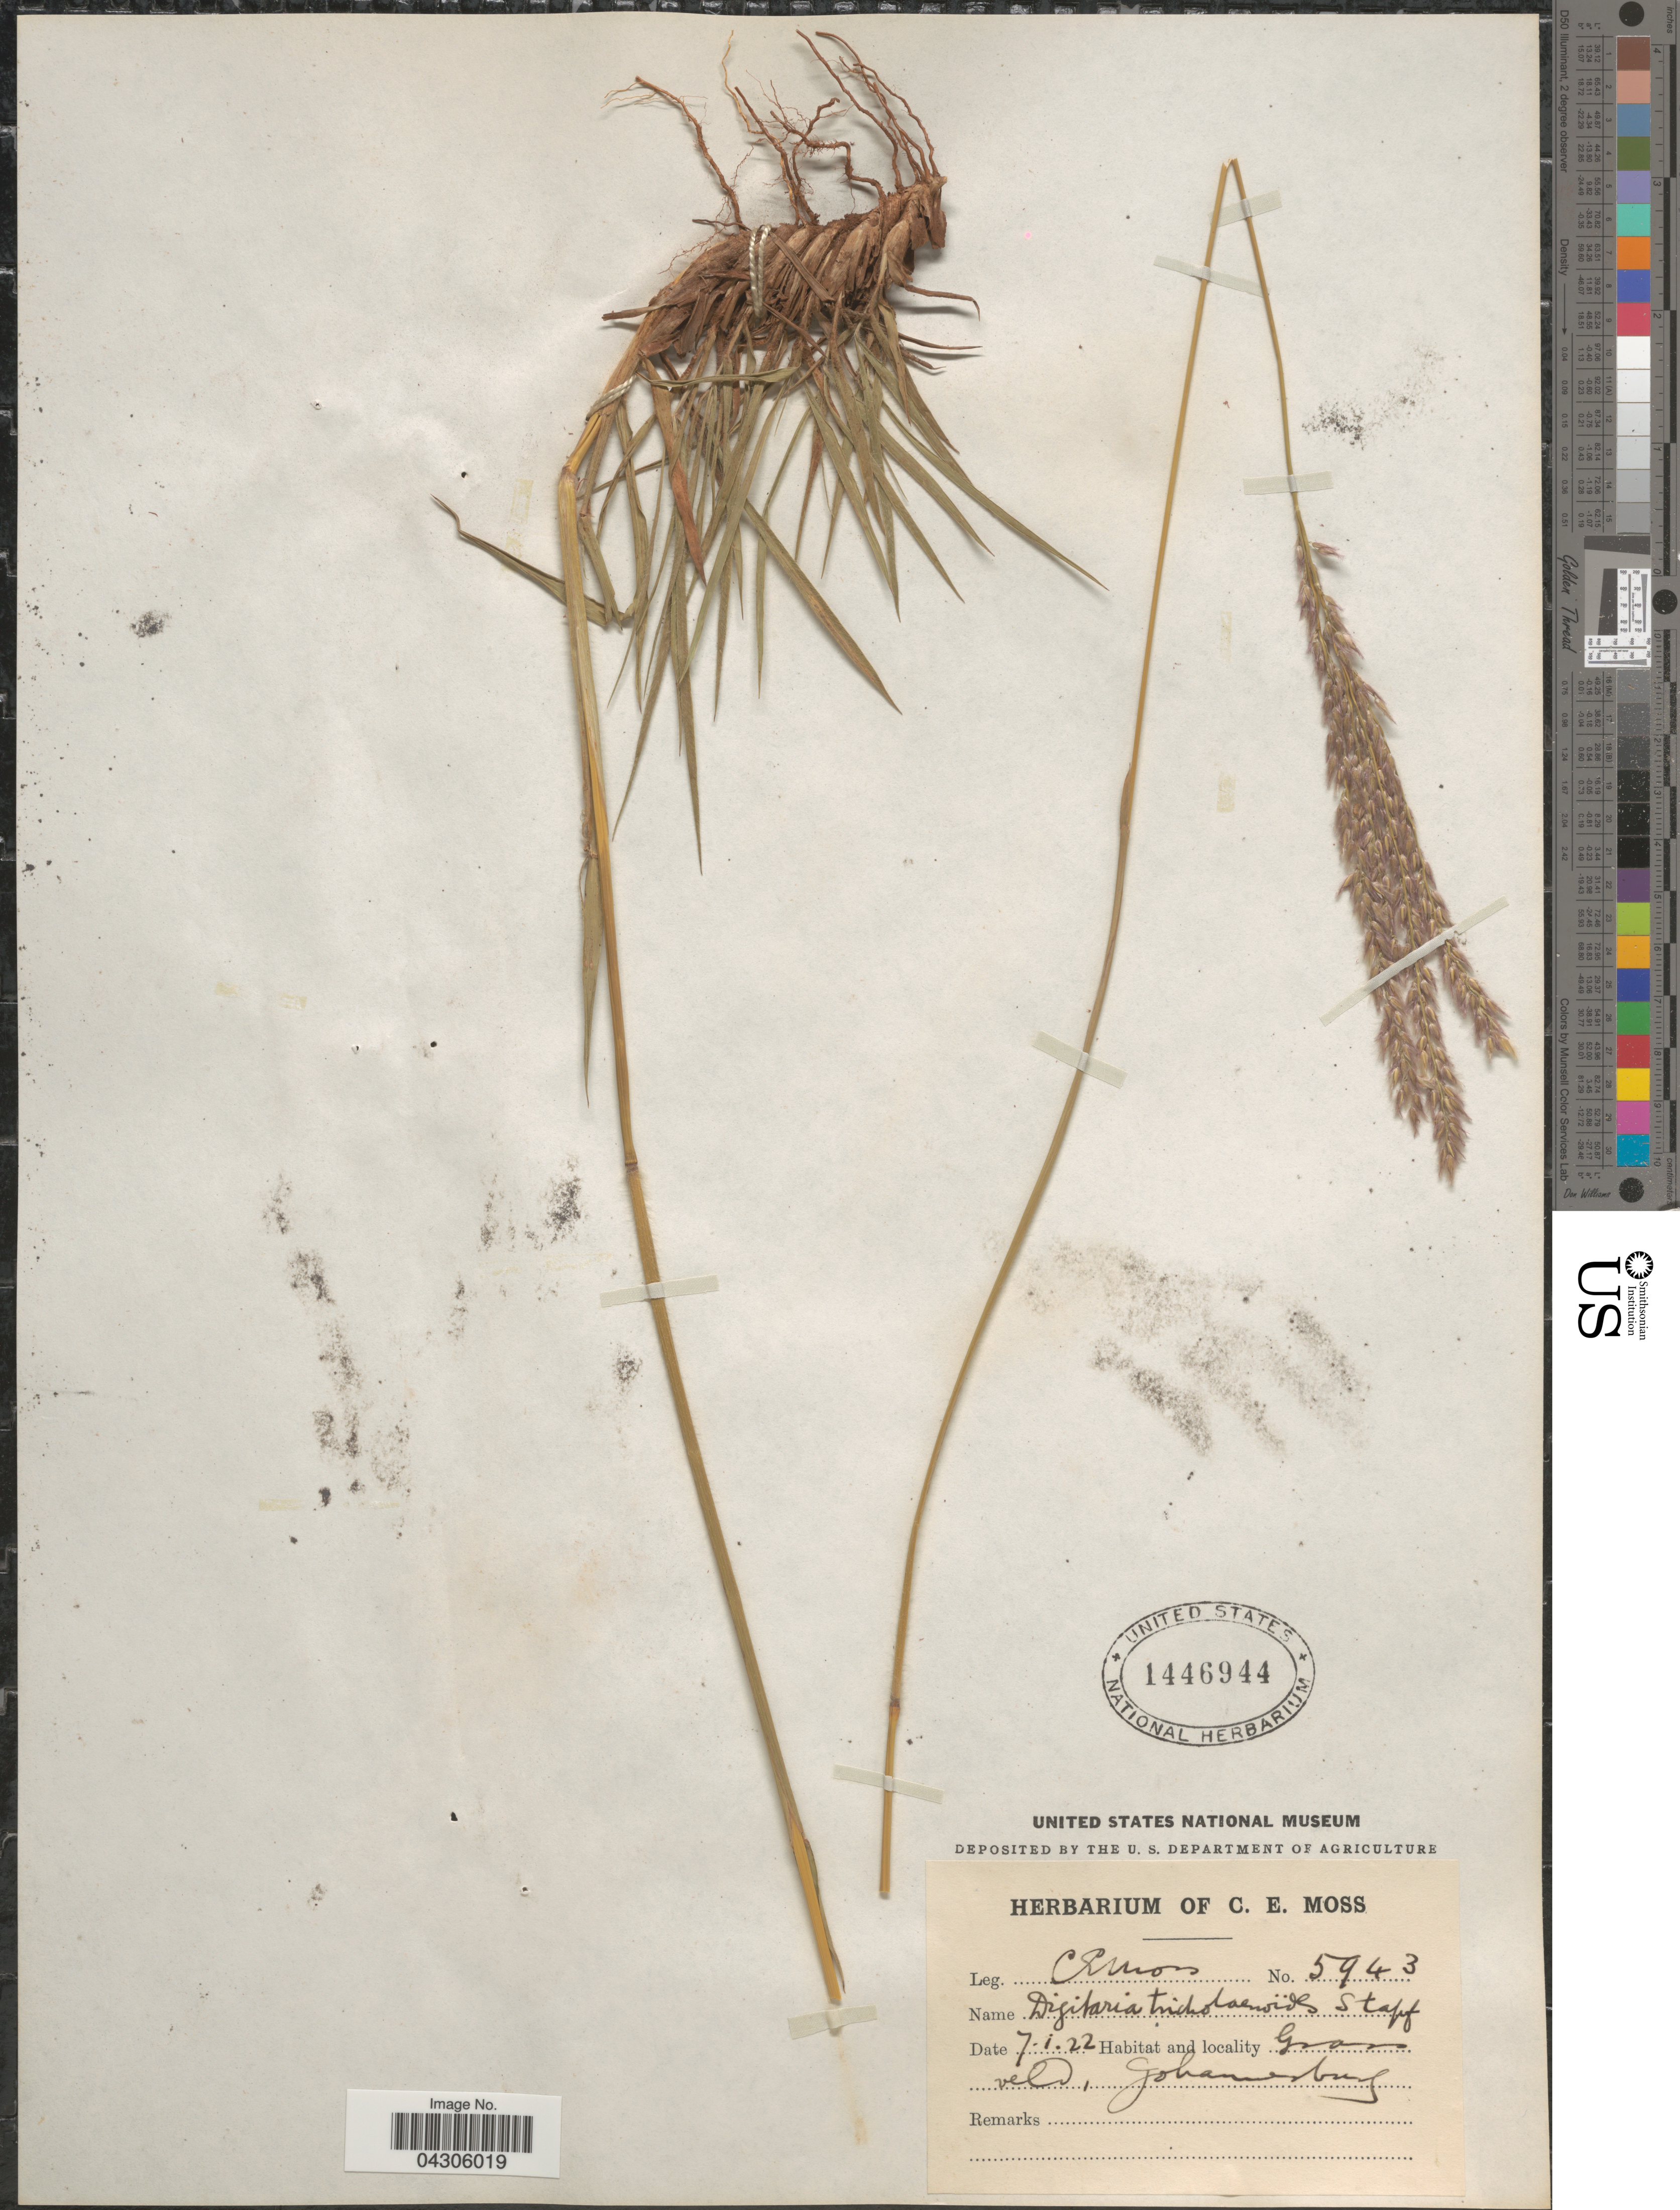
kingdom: Plantae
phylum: Tracheophyta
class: Liliopsida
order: Poales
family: Poaceae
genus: Digitaria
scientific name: Digitaria tricholaenoides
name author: Stapf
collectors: C. E. Moss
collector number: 5943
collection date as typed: Transcribed d/m/y: 7/1/22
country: South Africa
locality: Grass veld, Johannesburg.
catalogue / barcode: US 1446944